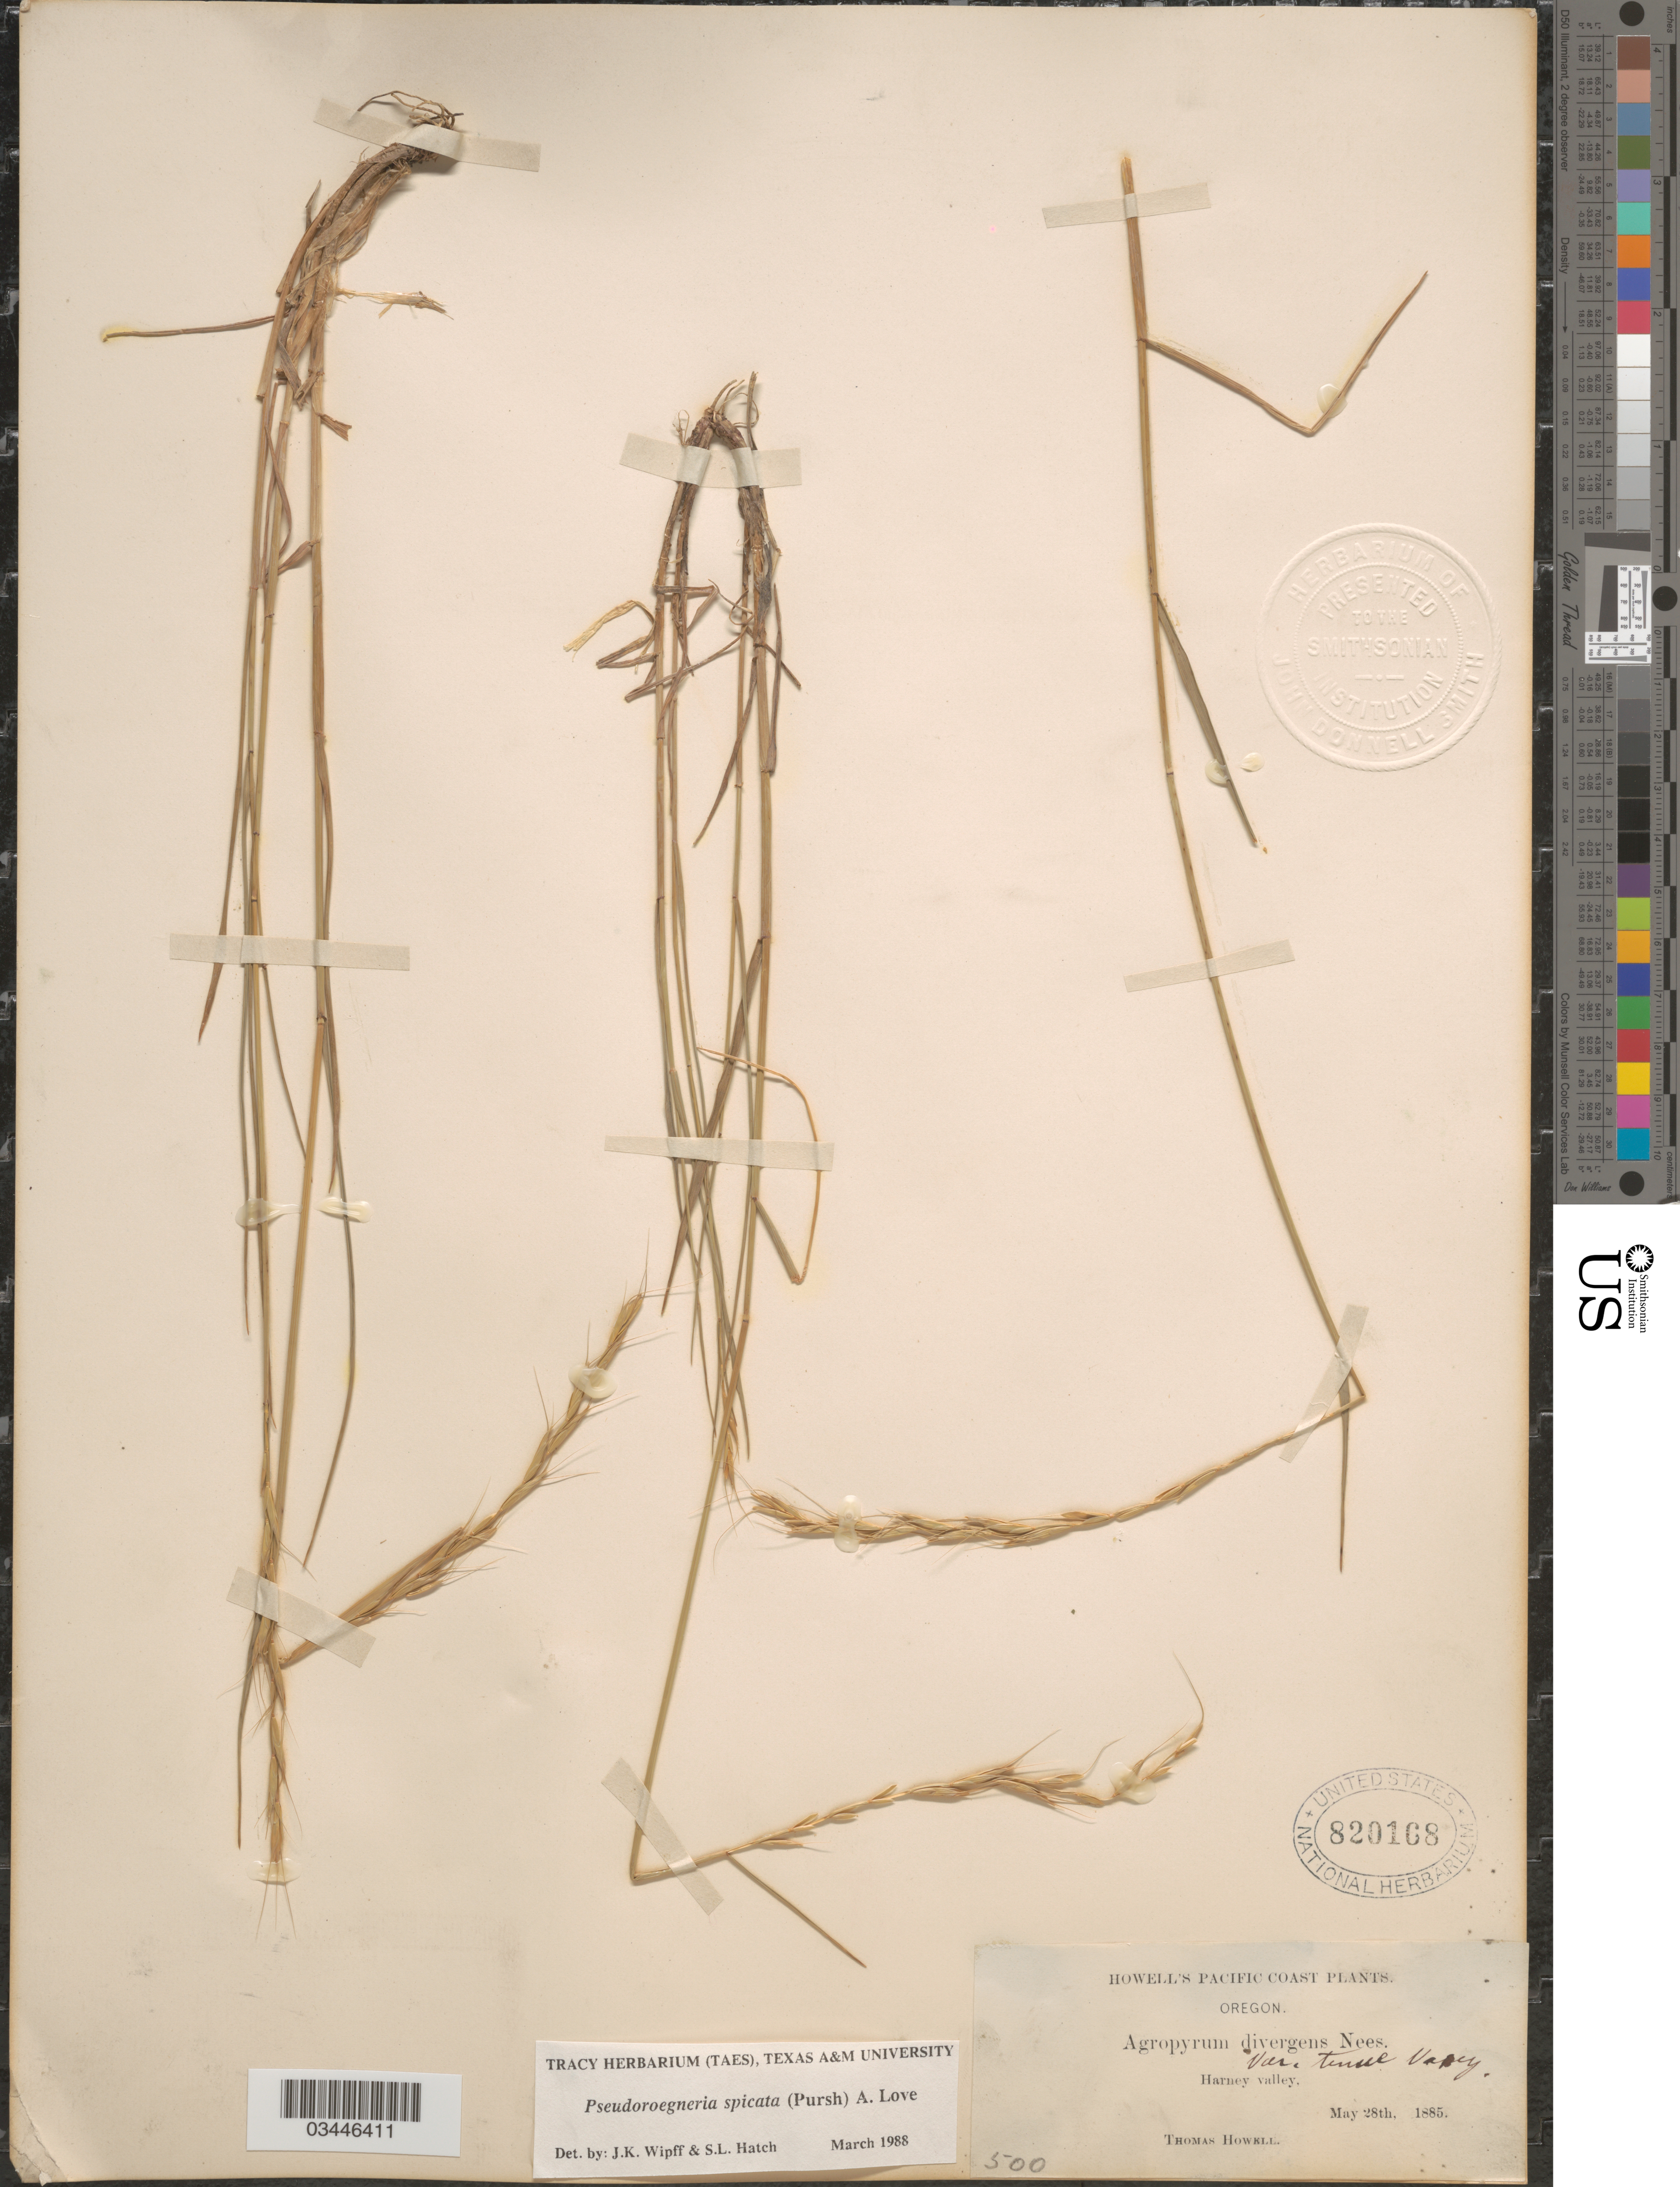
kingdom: Plantae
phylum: Tracheophyta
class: Liliopsida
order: Poales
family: Poaceae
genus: Pseudoroegneria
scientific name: Pseudoroegneria spicata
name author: (Pursh) Á. Löve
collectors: T. Howell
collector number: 500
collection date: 1885-05-28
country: United States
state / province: Oregon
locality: Pacific Coast. Harney valley.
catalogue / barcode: US 820168